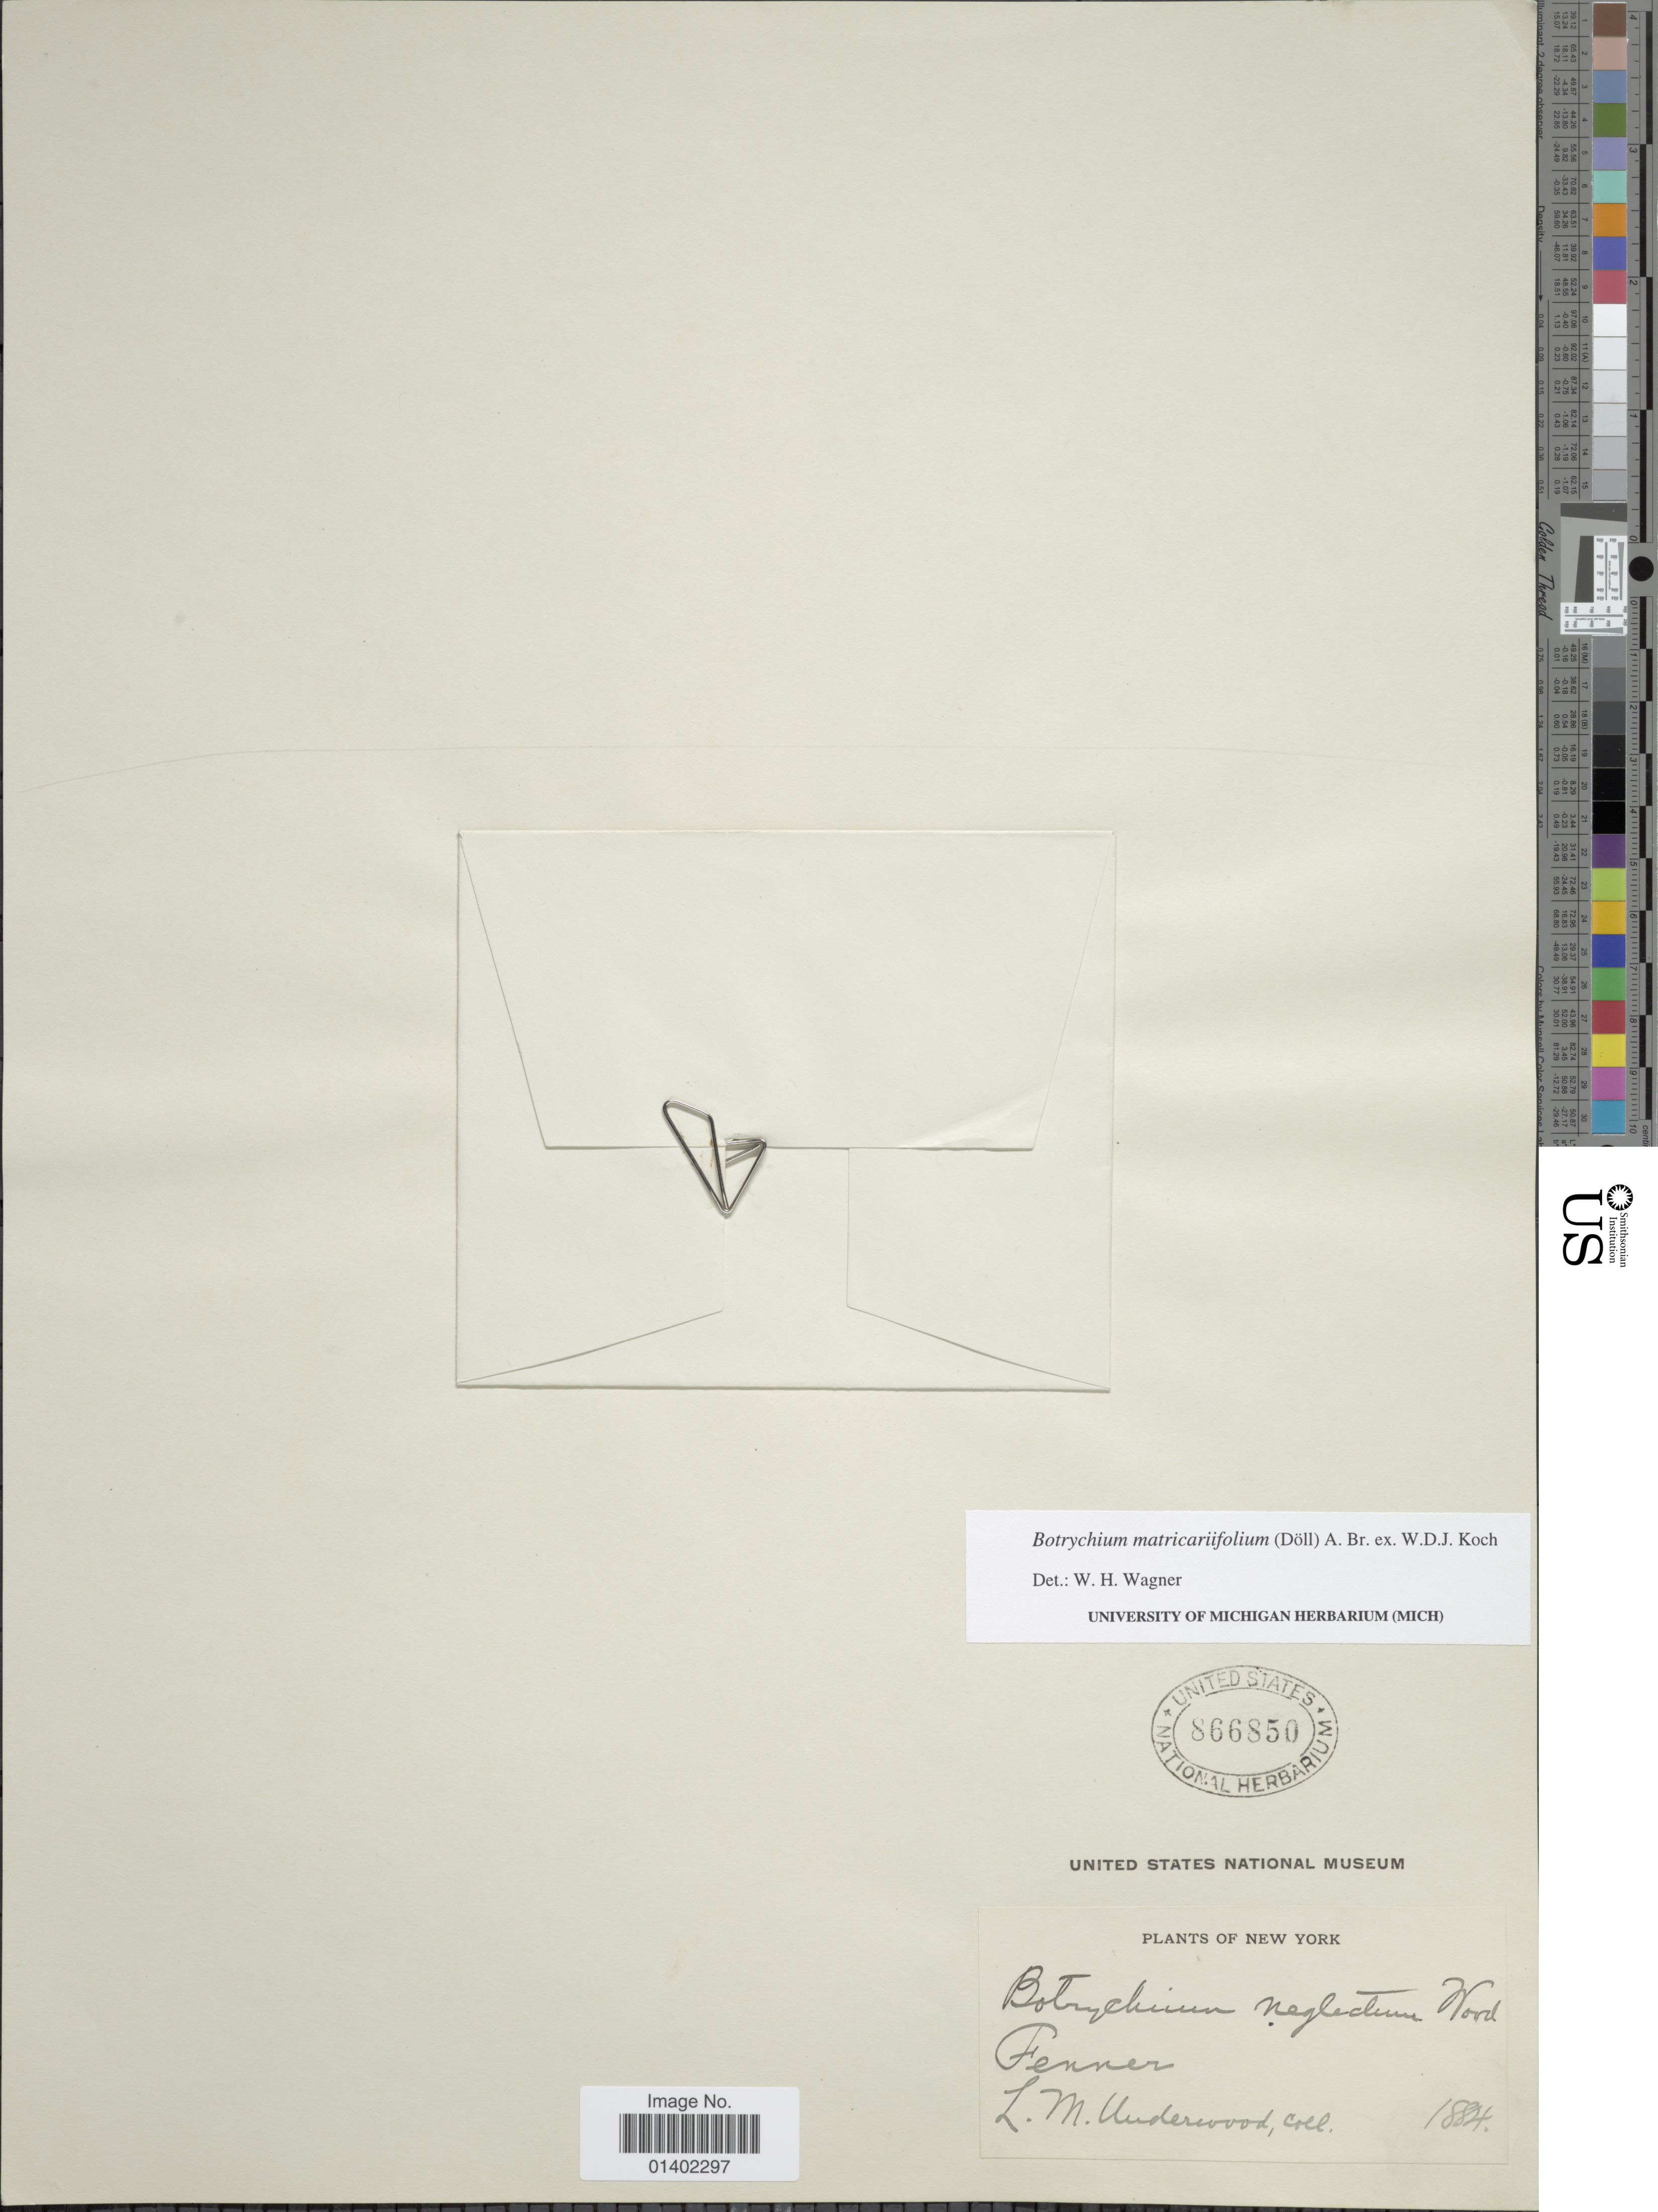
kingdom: Plantae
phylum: Tracheophyta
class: Polypodiopsida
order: Ophioglossales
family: Ophioglossaceae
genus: Botrychium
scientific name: Botrychium matricariifolium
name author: (A. Braun ex Dowell) A. Braun ex Koch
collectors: L. M. Underwood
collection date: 1884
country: United States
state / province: New York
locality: Fenner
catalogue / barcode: US 866850